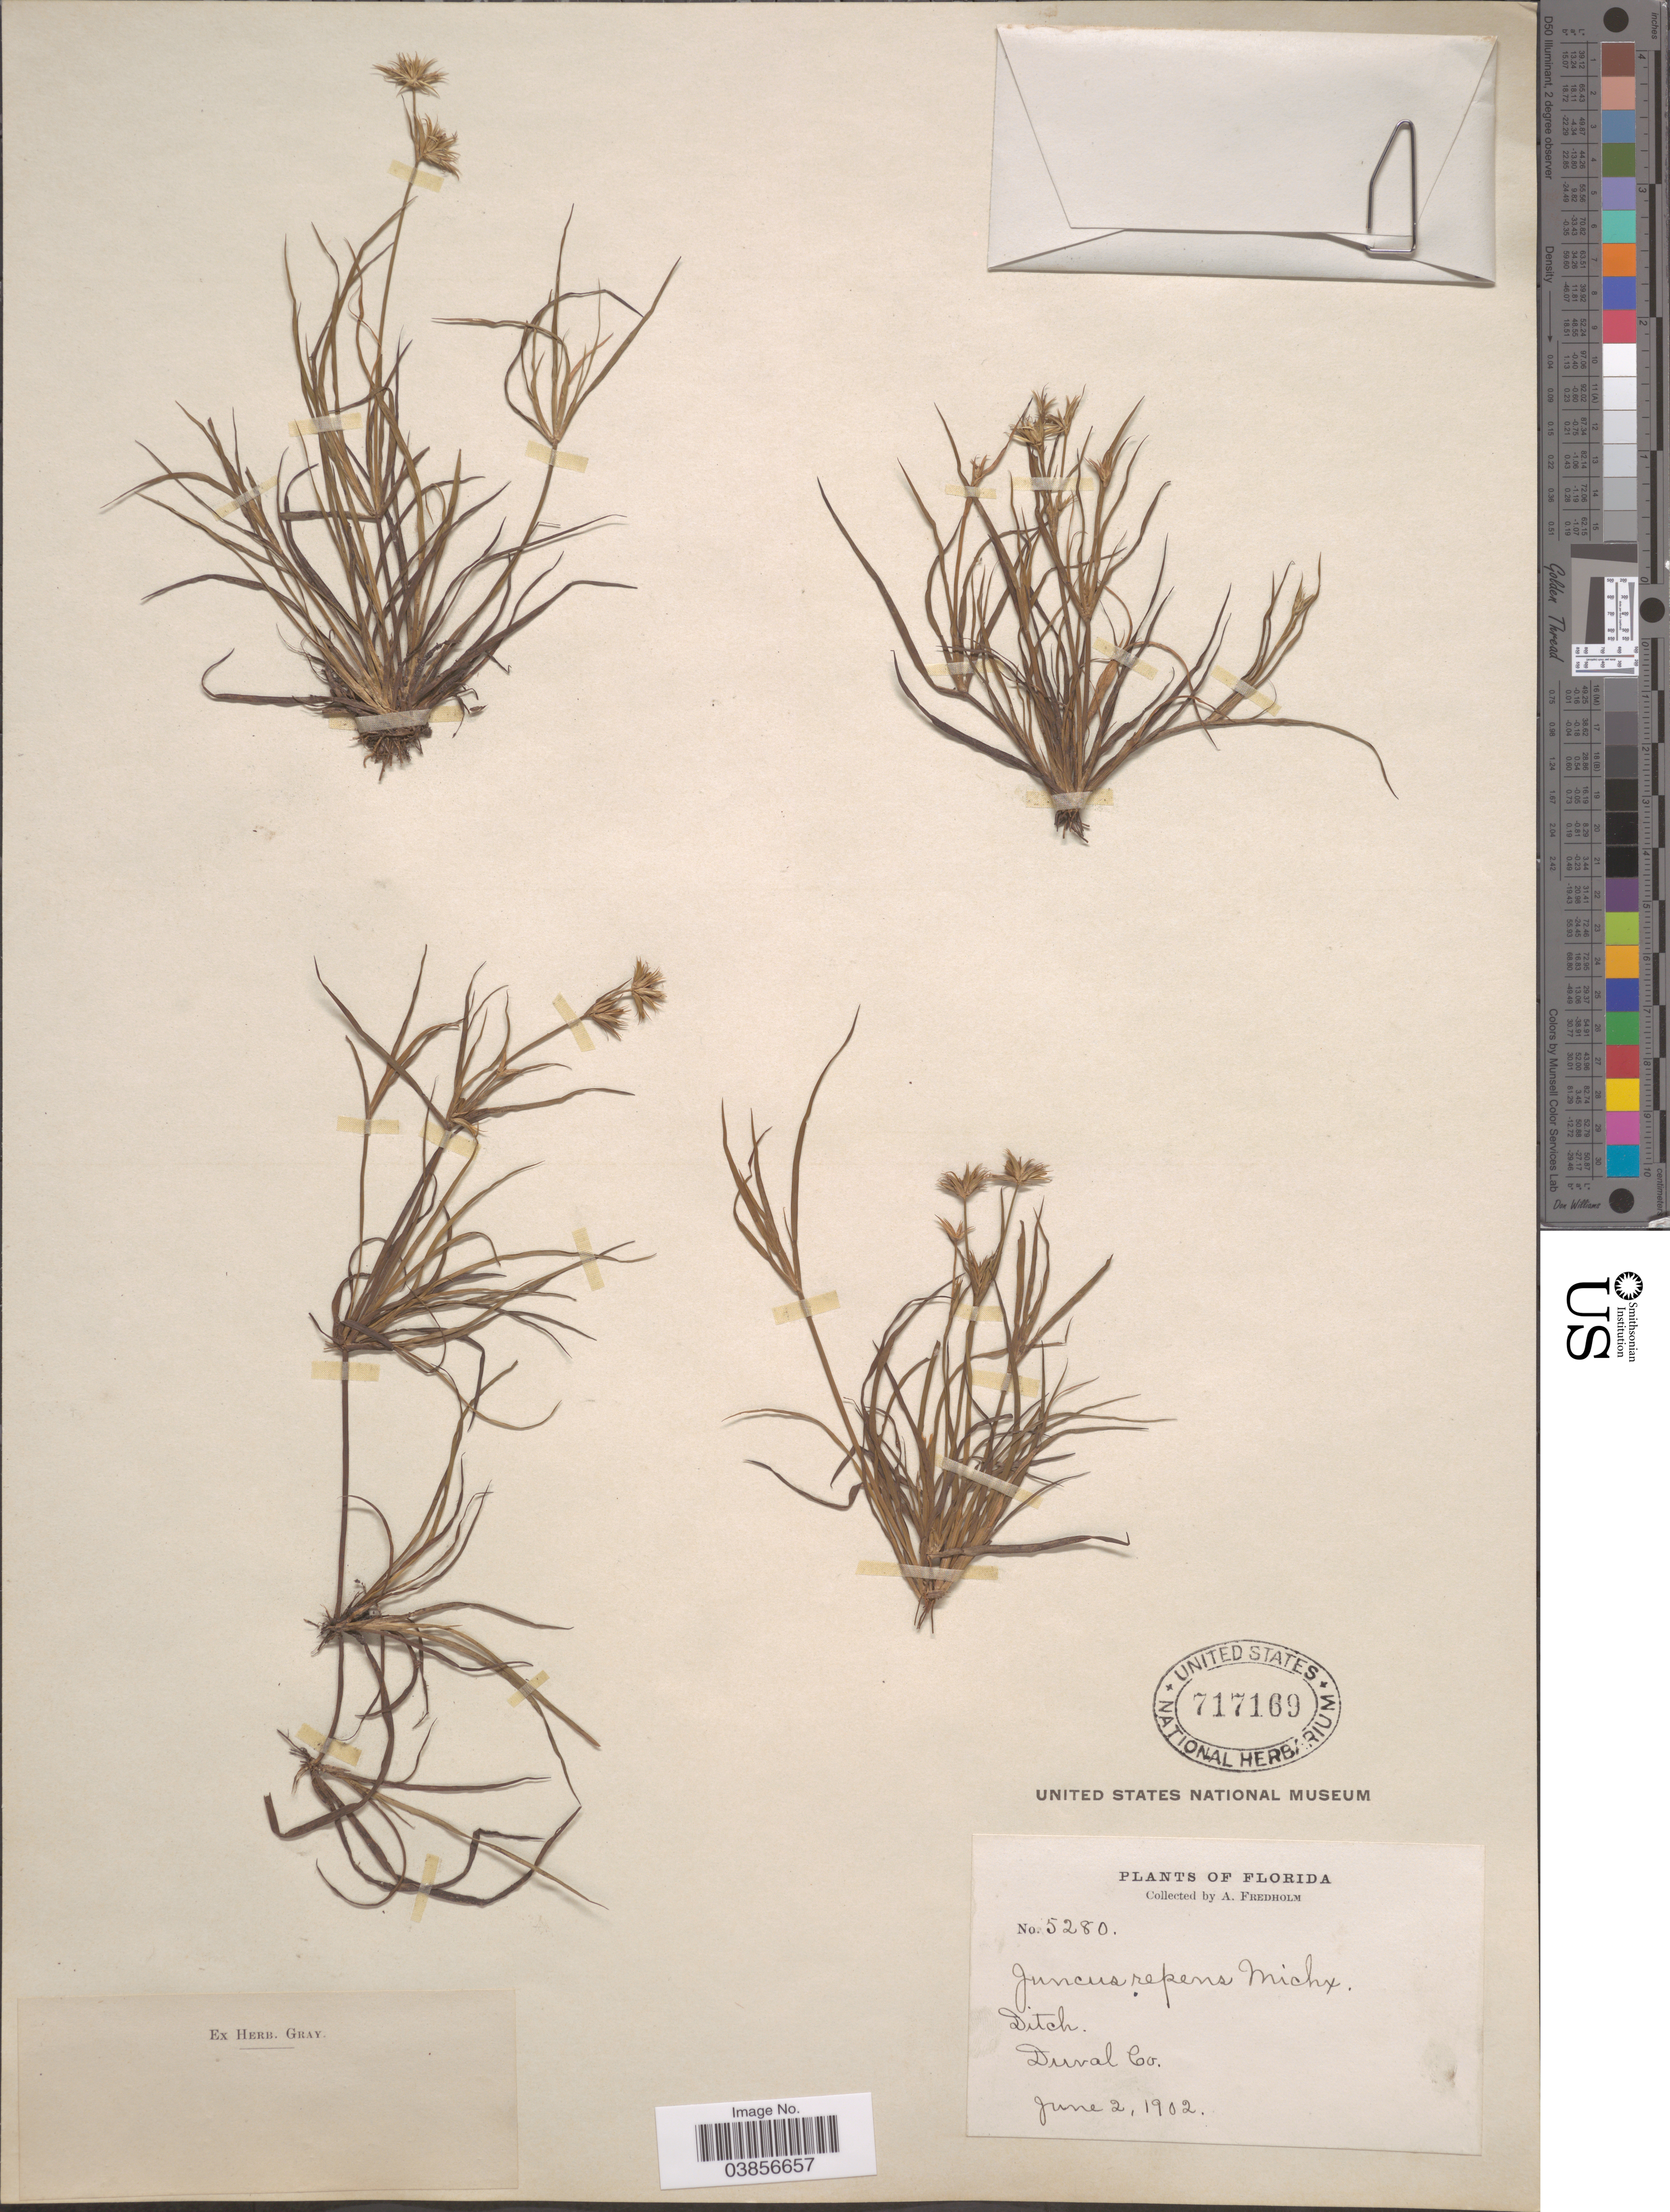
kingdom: Plantae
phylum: Tracheophyta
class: Liliopsida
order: Poales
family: Juncaceae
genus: Juncus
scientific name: Juncus repens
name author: Michx.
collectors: A. Fredholm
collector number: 5280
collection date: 1902-06-02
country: United States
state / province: Florida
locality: Ditch. Duval Co.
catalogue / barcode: US 717169